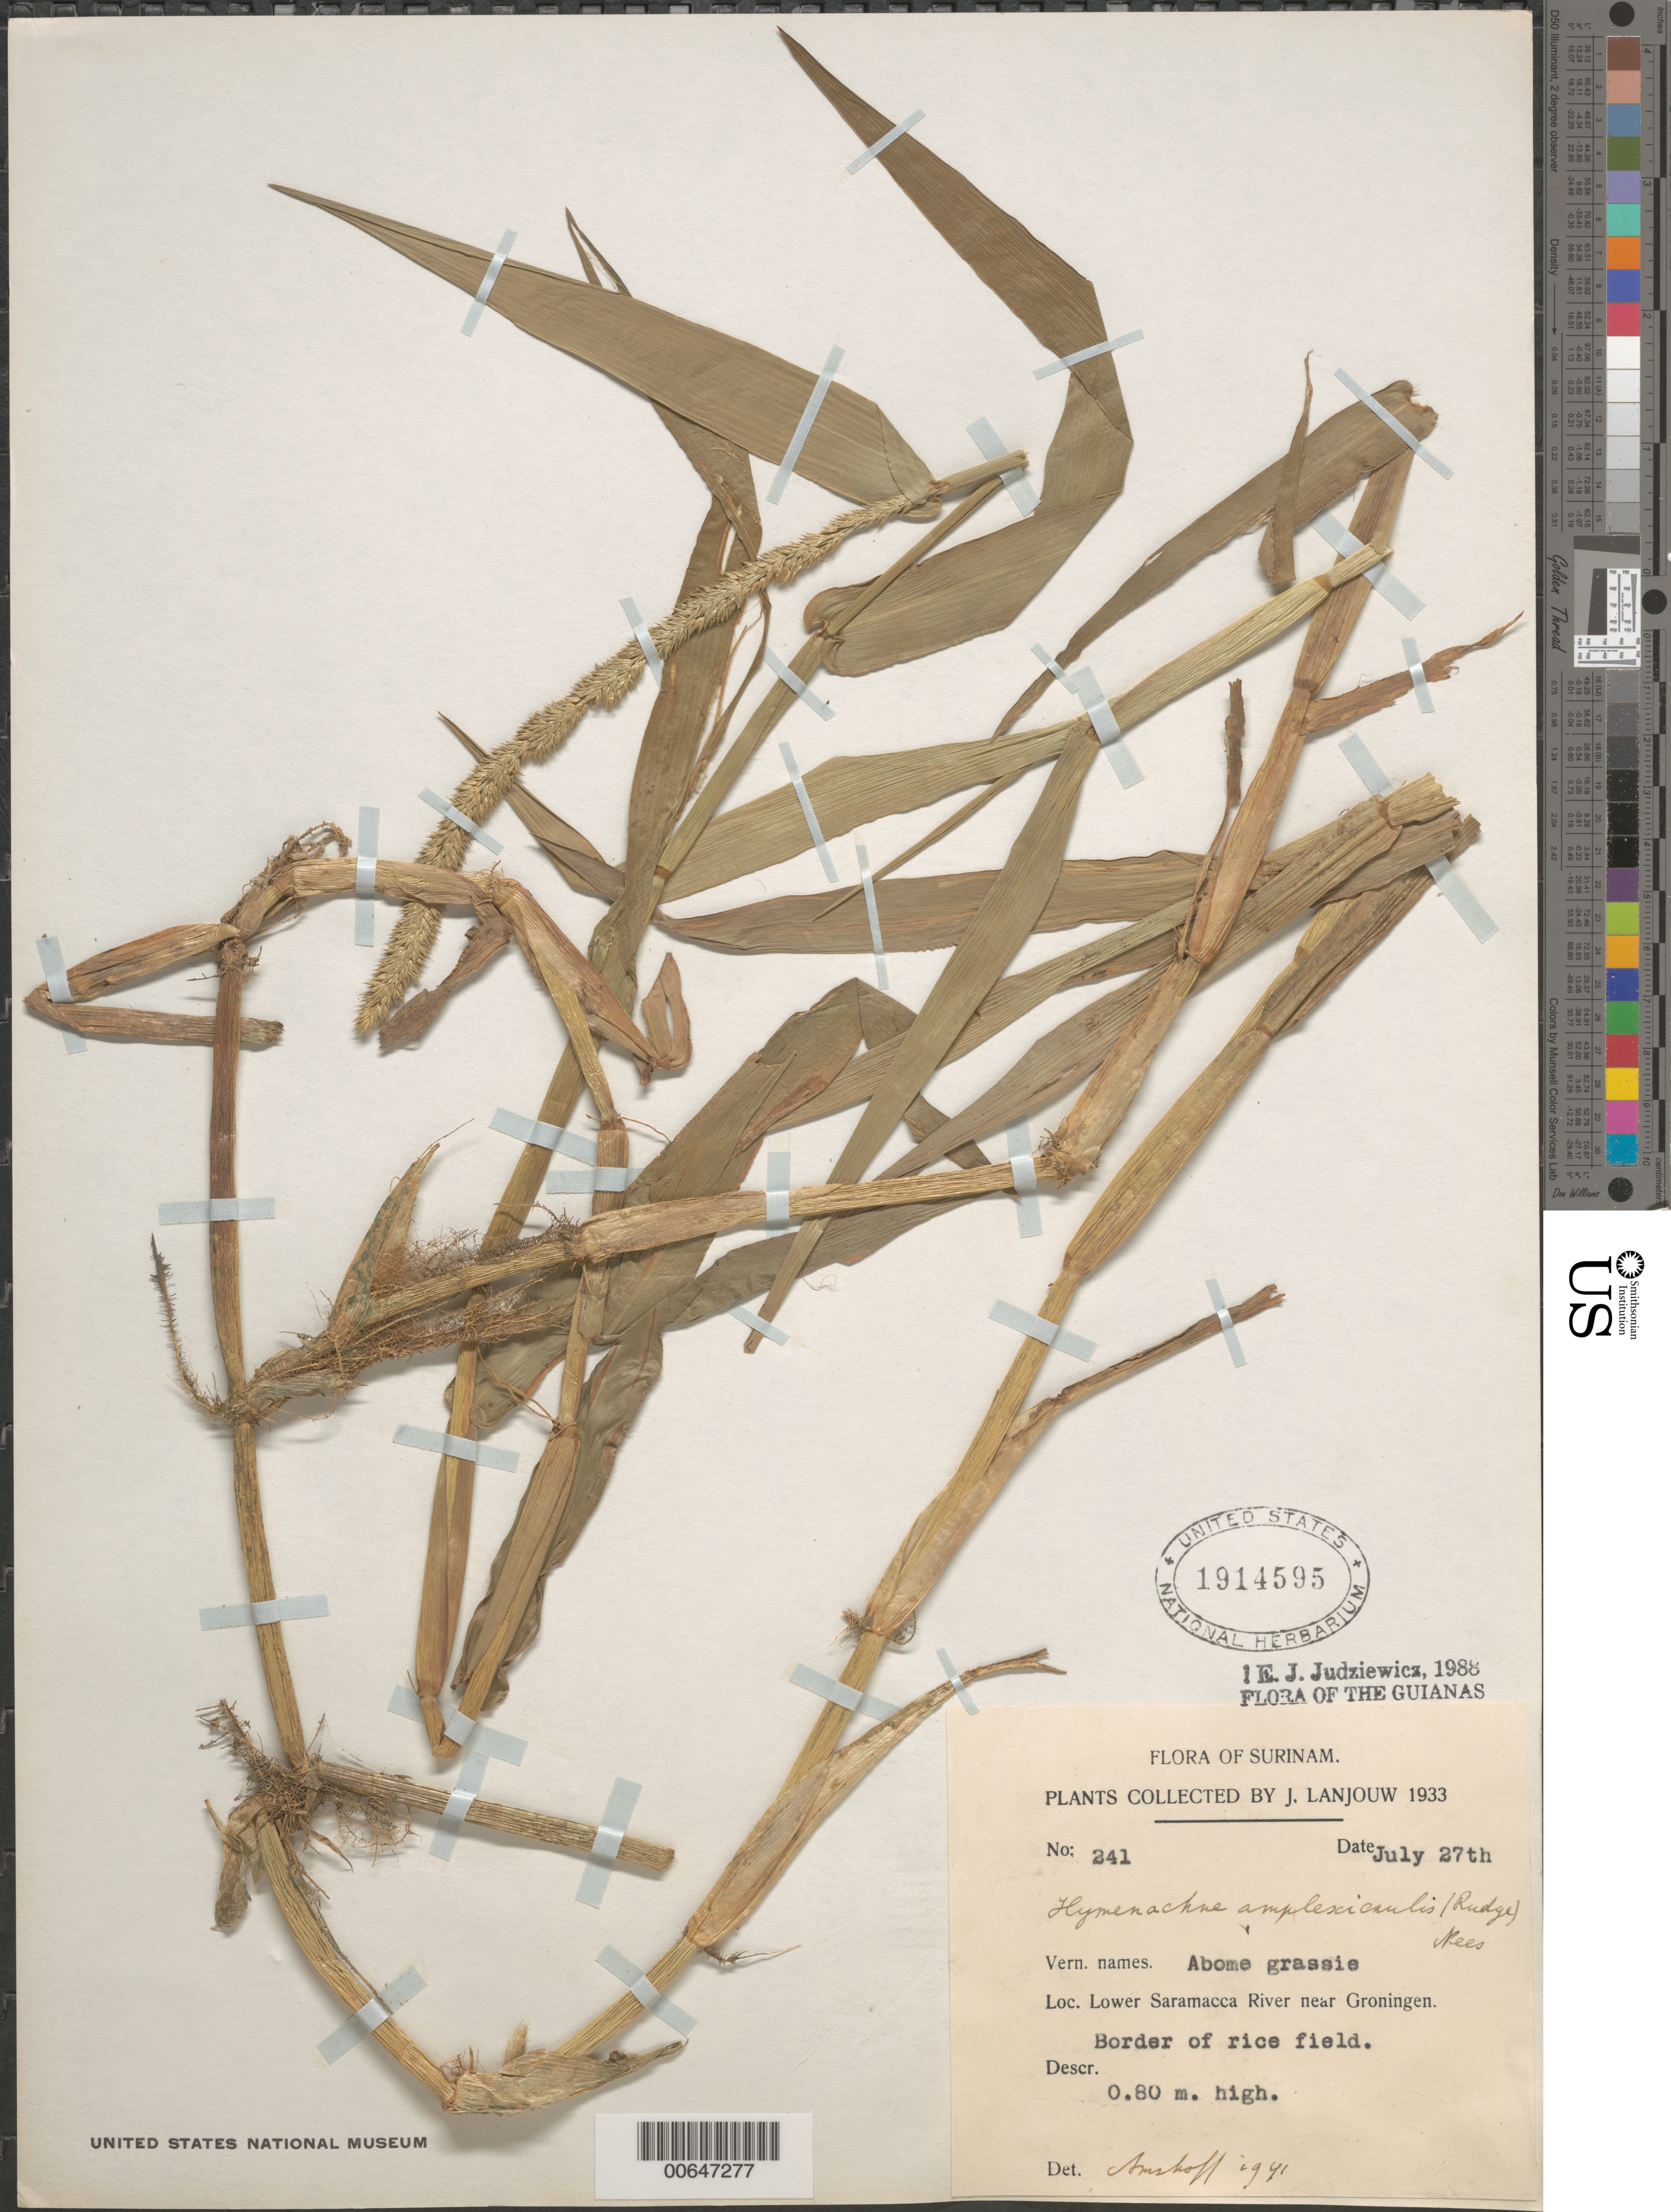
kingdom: Plantae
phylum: Tracheophyta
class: Liliopsida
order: Poales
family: Poaceae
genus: Hymenachne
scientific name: Hymenachne amplexicaulis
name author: (Rudge) Nees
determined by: Judziewicz, E. J.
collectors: J. Lanjouw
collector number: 241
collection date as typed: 27-Jul-33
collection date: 1933-07-27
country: Suriname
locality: Lower Saramacca River near Groningen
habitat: Border of rice field.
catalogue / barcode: US 1914595